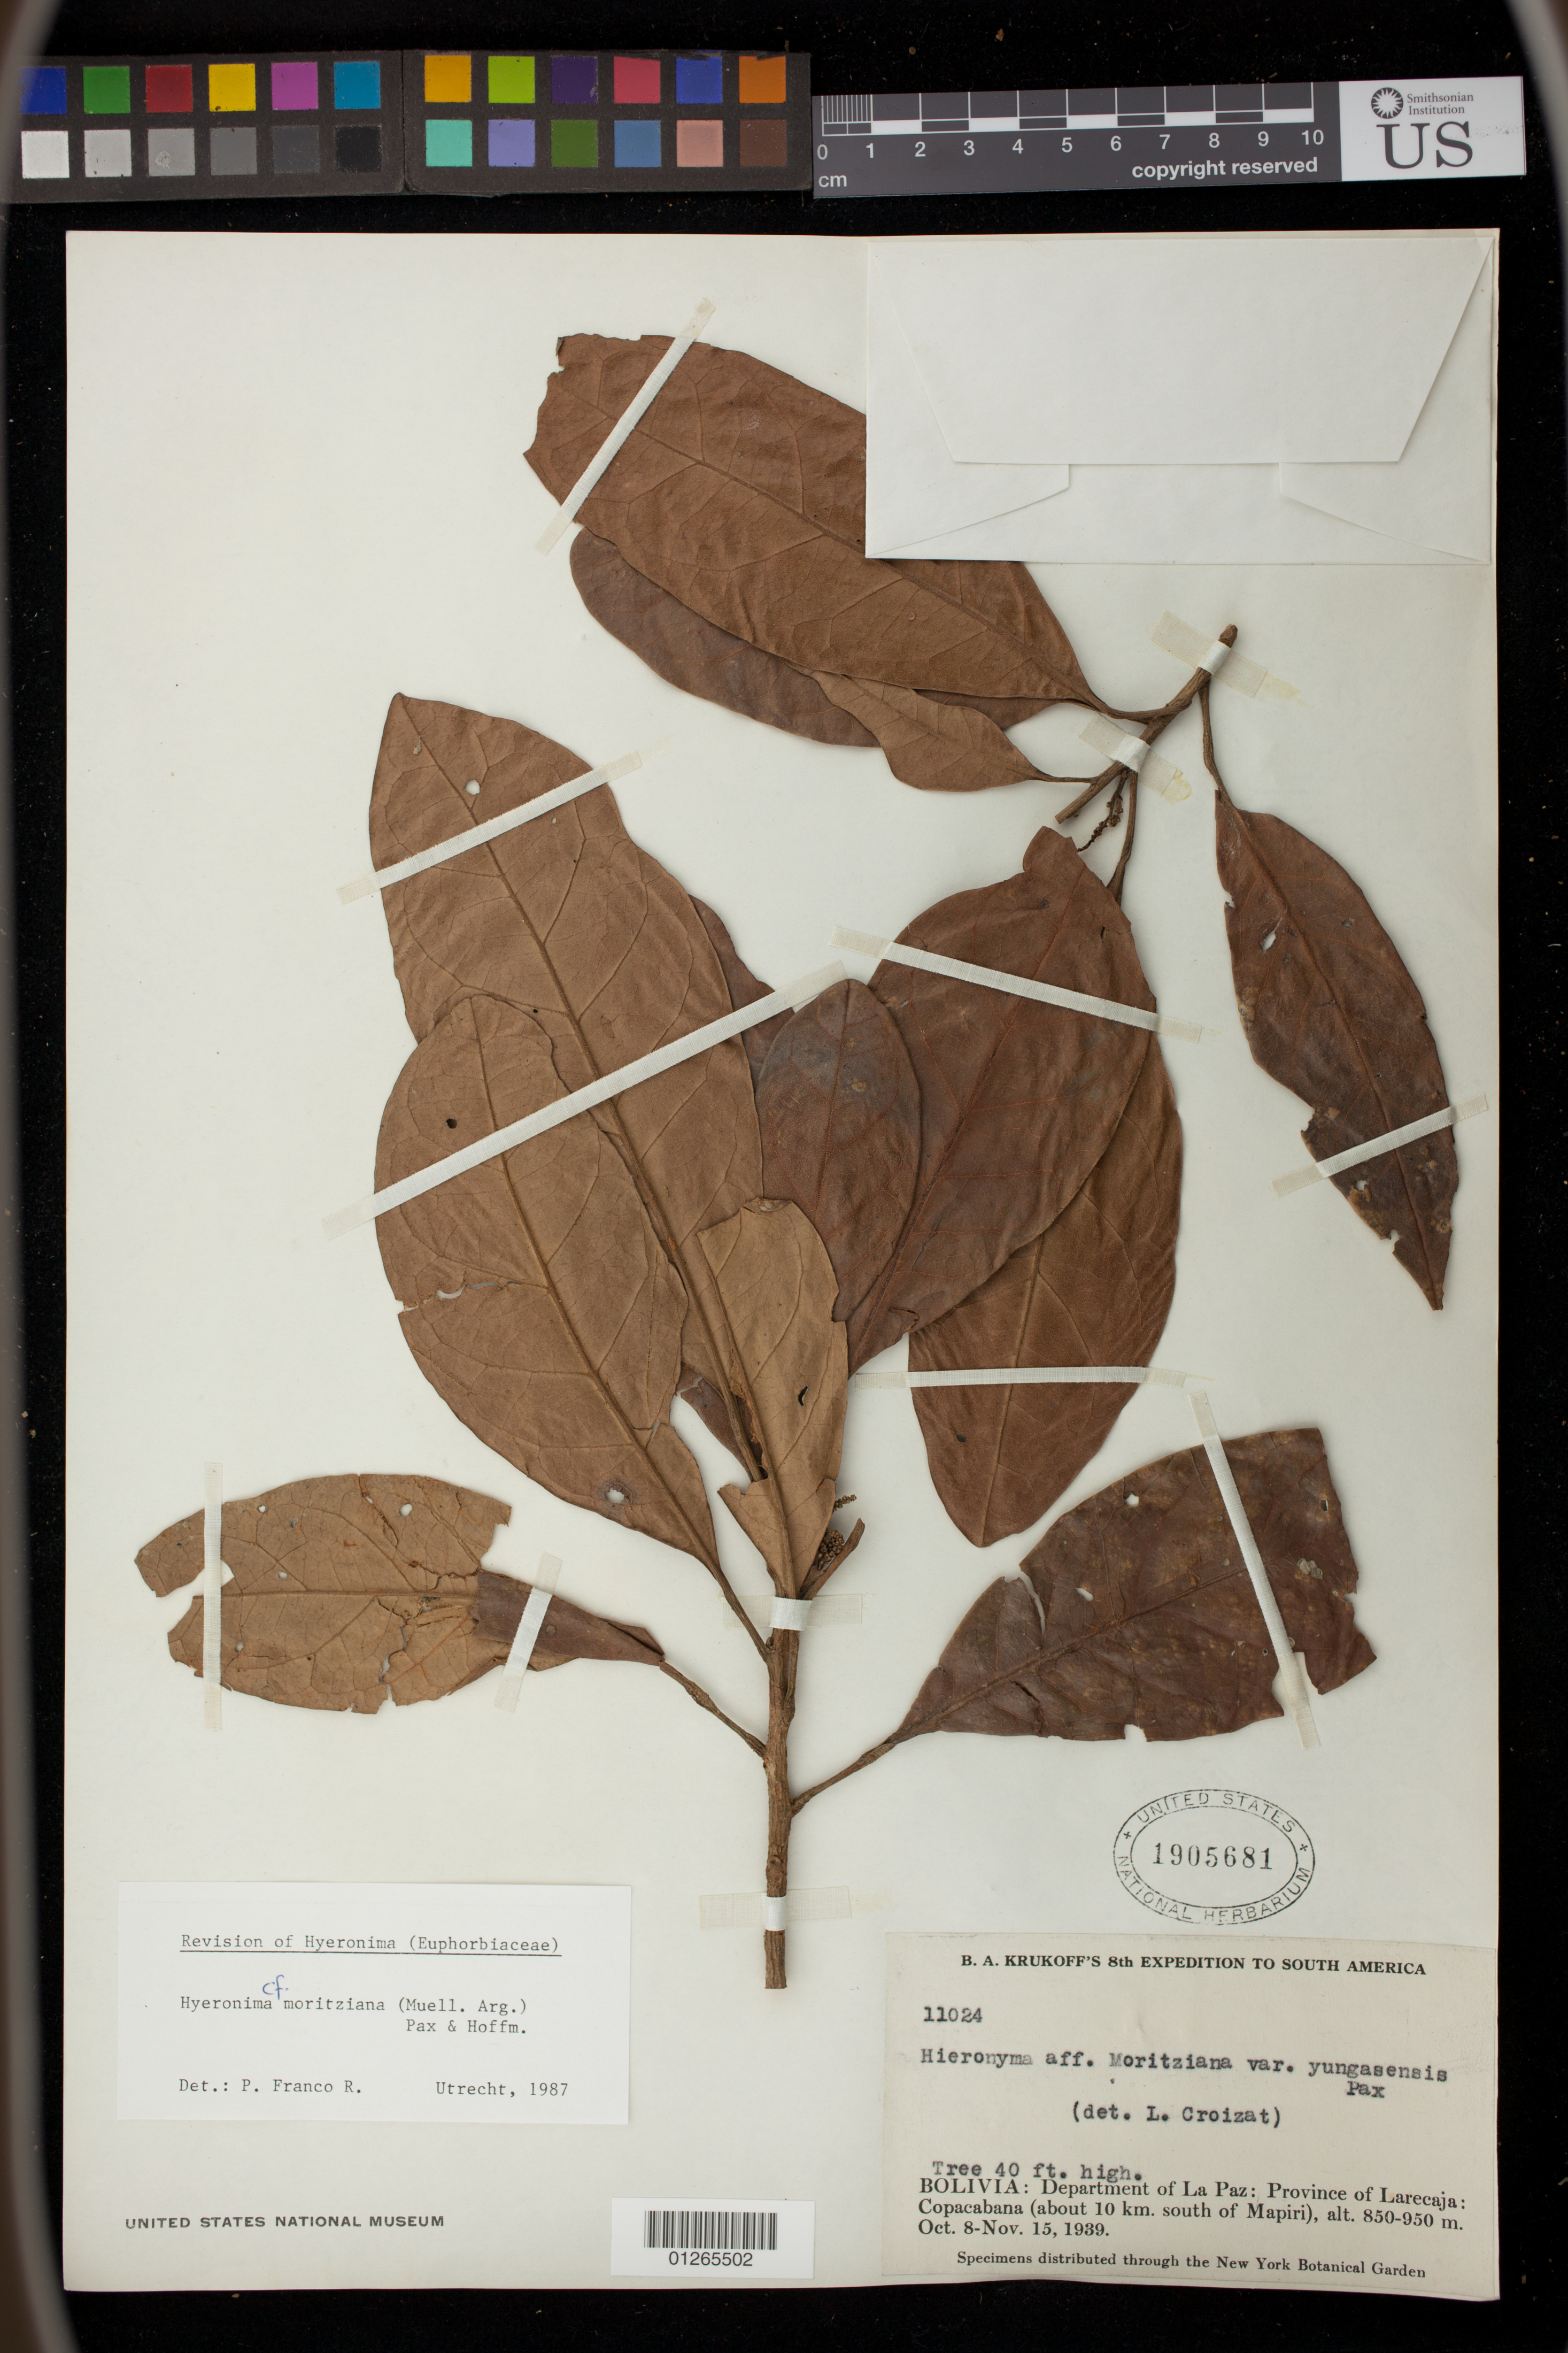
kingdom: Plantae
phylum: Tracheophyta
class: Magnoliopsida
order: Malpighiales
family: Phyllanthaceae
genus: Hieronyma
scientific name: Hieronyma moritziana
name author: (Müll. Arg.) Pax ex K. Hoffm.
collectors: B. A. Krukoff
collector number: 11024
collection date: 1939-10-08/1939-11-15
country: Bolivia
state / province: La Paz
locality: Province of Larecaja: Copacabana (about 10 km. south of Mapiri),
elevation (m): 850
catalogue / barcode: US 1905681